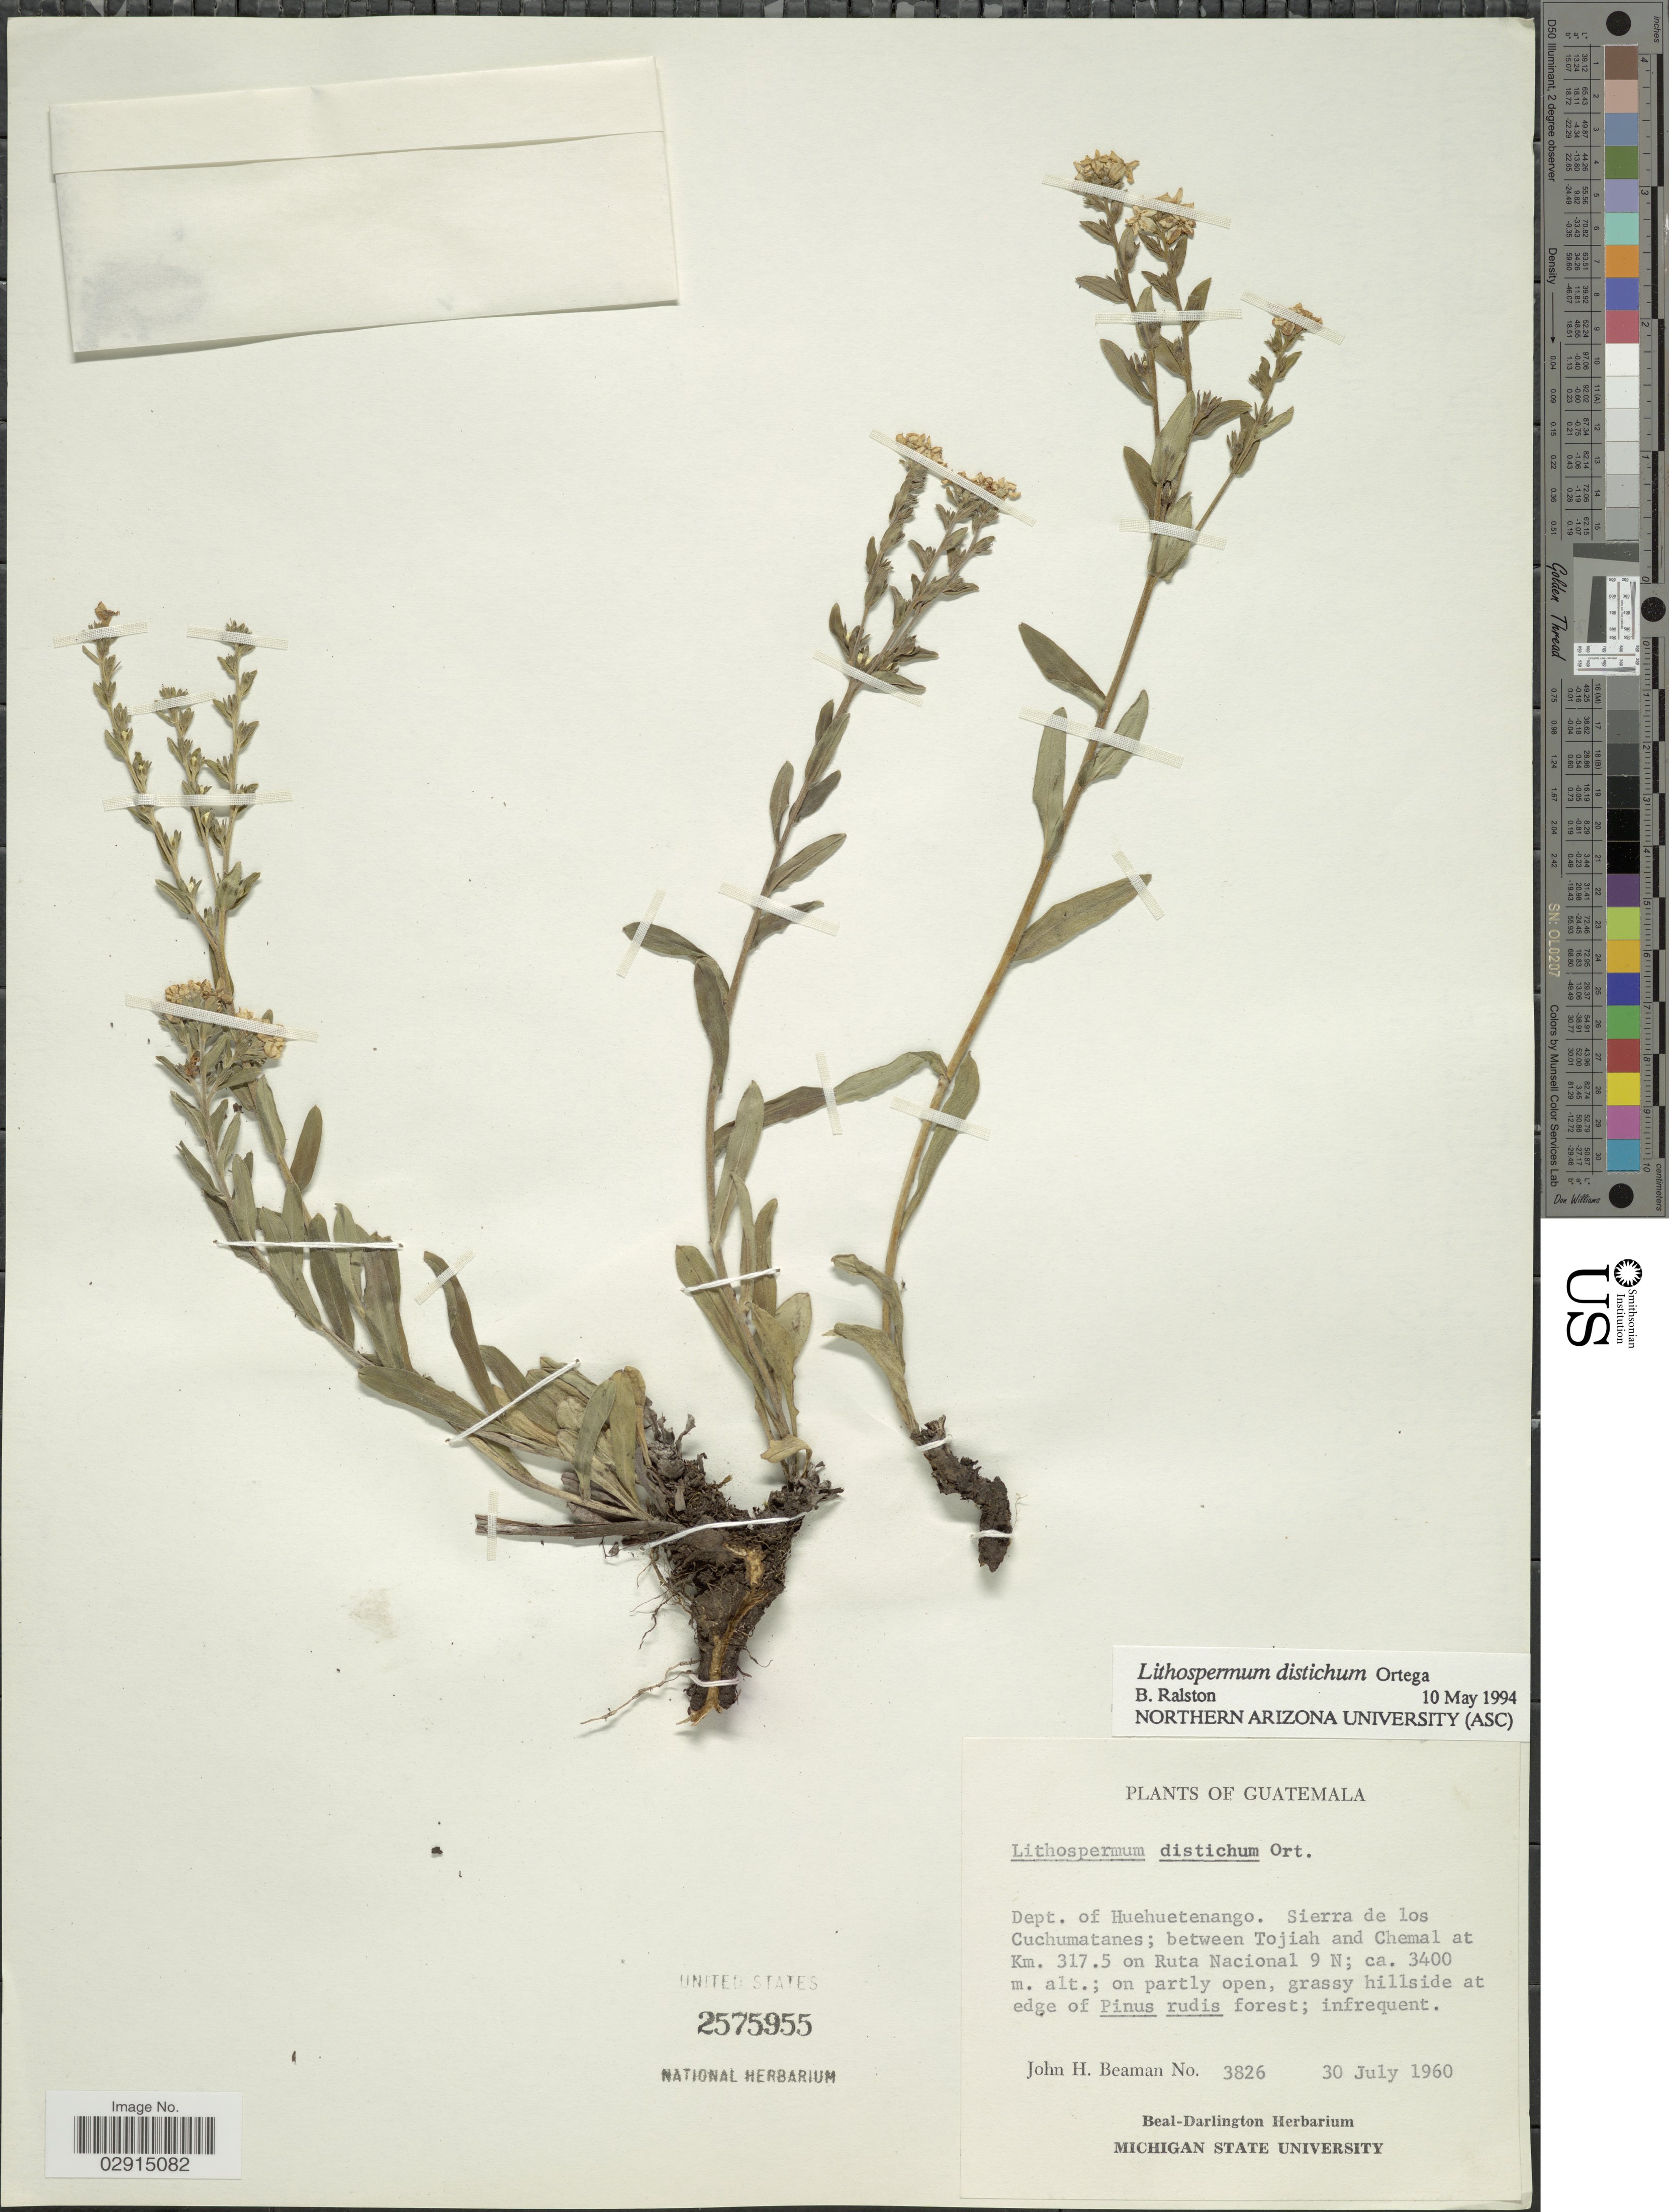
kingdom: Plantae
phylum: Tracheophyta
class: Magnoliopsida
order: Boraginales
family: Boraginaceae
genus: Lithospermum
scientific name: Lithospermum distichum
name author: Ortega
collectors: J. H. Beaman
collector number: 3826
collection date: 1960-07-30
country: Guatemala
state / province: Huehuetenango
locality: Dept. of Huehuetenango. Sierra de los Cuchumatanes; between Tojiah and Chemal at Km. 317.5 on Ruta Nacional 9 N.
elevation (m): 3400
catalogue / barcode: US 2575955